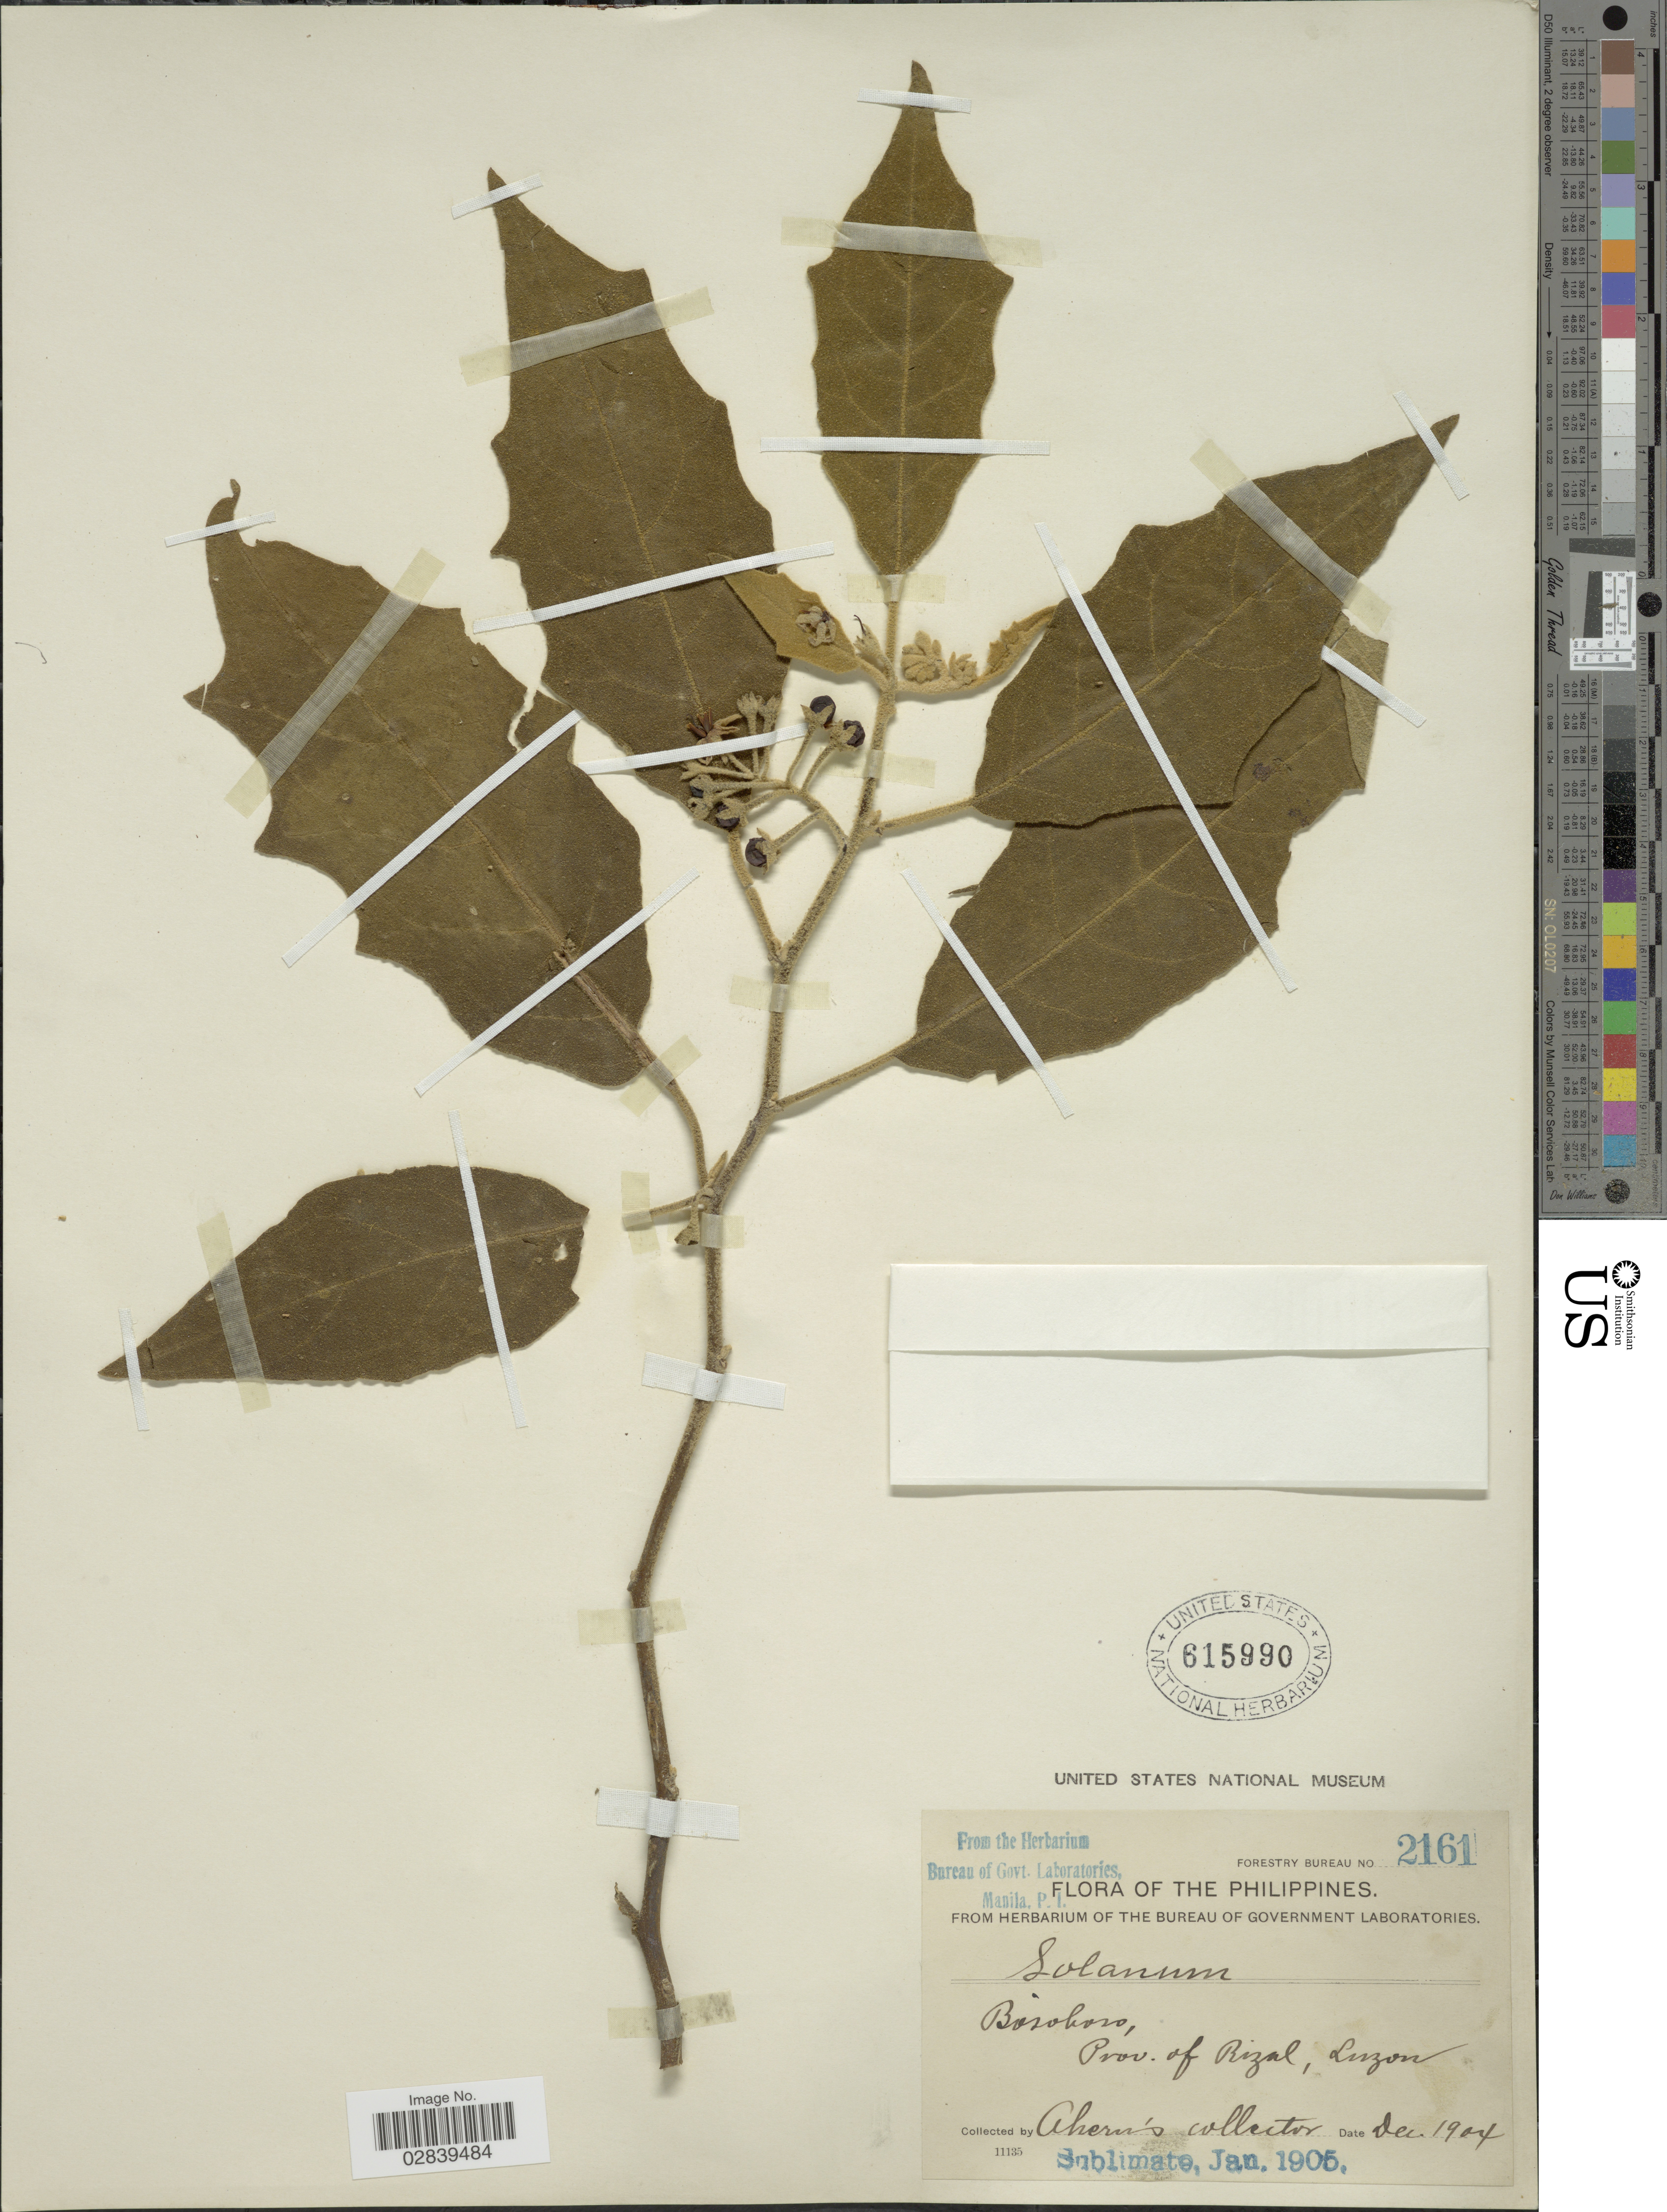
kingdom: Plantae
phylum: Tracheophyta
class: Magnoliopsida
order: Solanales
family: Solanaceae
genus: Solanum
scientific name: Solanum sp.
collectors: Ahern's collector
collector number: Forestry Bureau 2161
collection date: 1904-12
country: Philippines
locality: Bosoboso, Prov. of Rizal, Luzon.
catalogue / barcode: US 615990